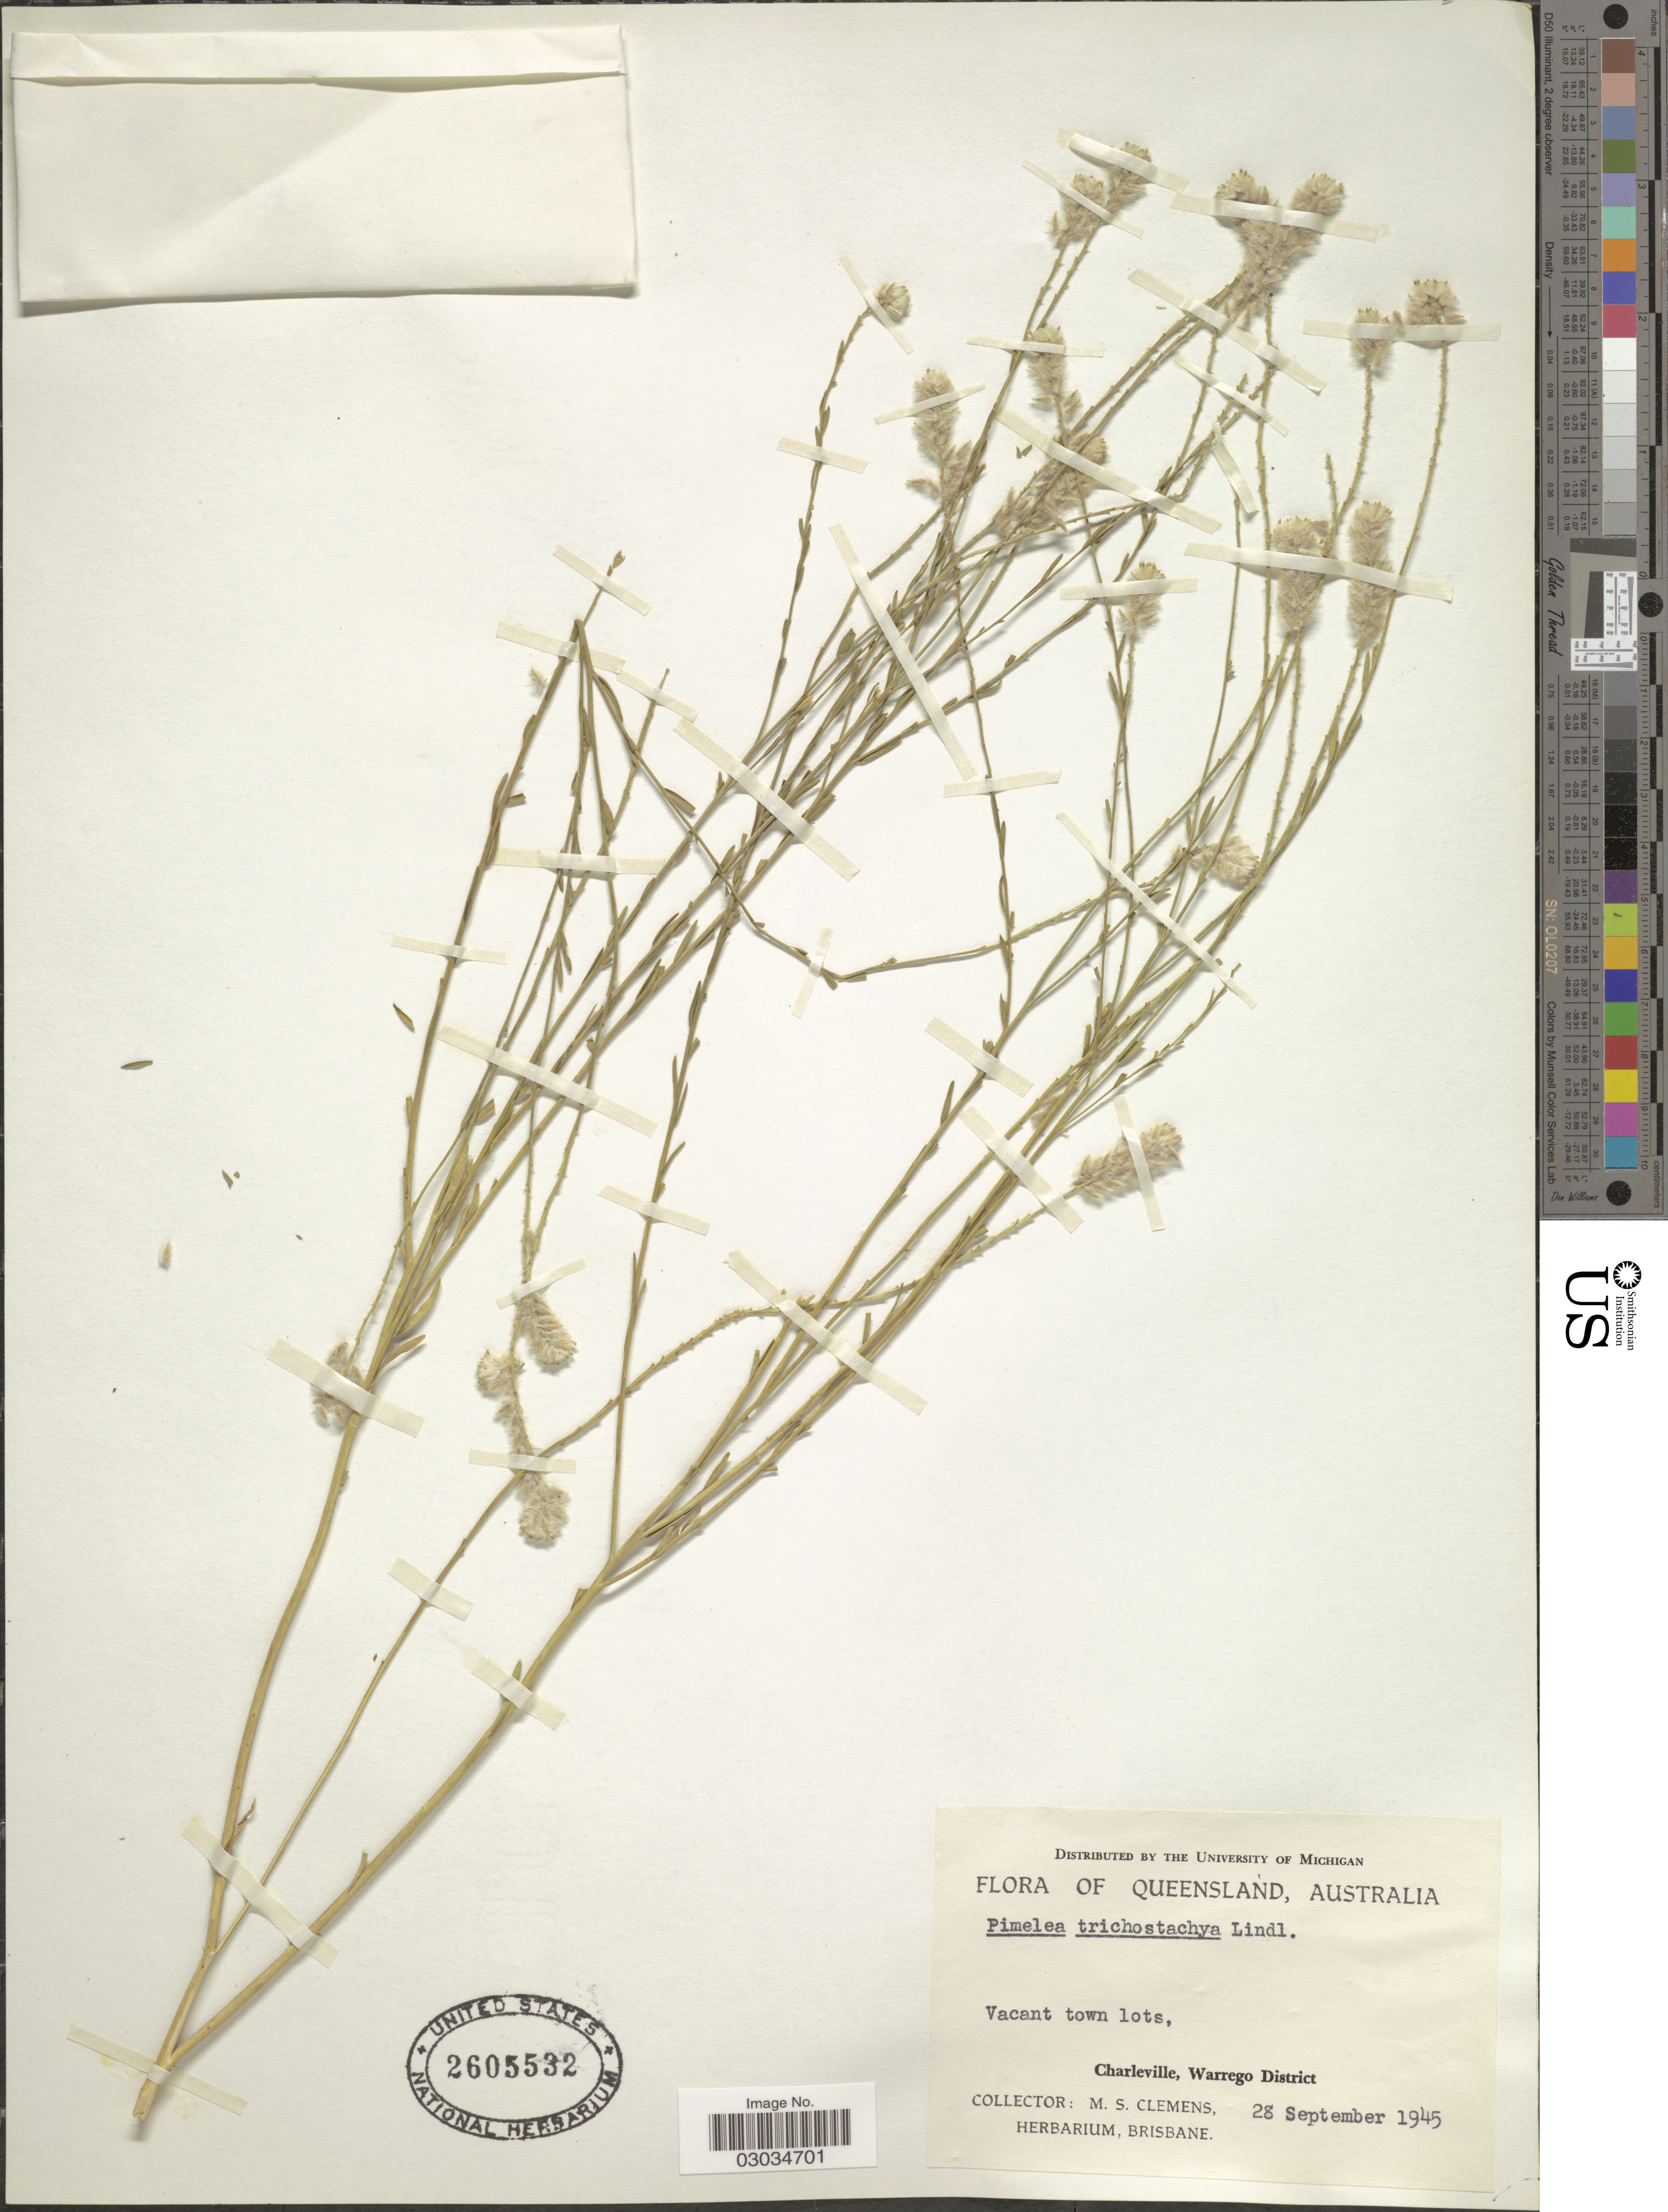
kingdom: Plantae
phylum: Tracheophyta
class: Magnoliopsida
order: Malvales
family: Thymelaeaceae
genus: Pimelea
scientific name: Pimelea trichostachya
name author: Lindl.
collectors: M. S. Clemens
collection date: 1945-09-28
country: Australia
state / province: Queensland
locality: Vacant town lots, Charleville, Warrego District.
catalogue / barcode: US 2605532